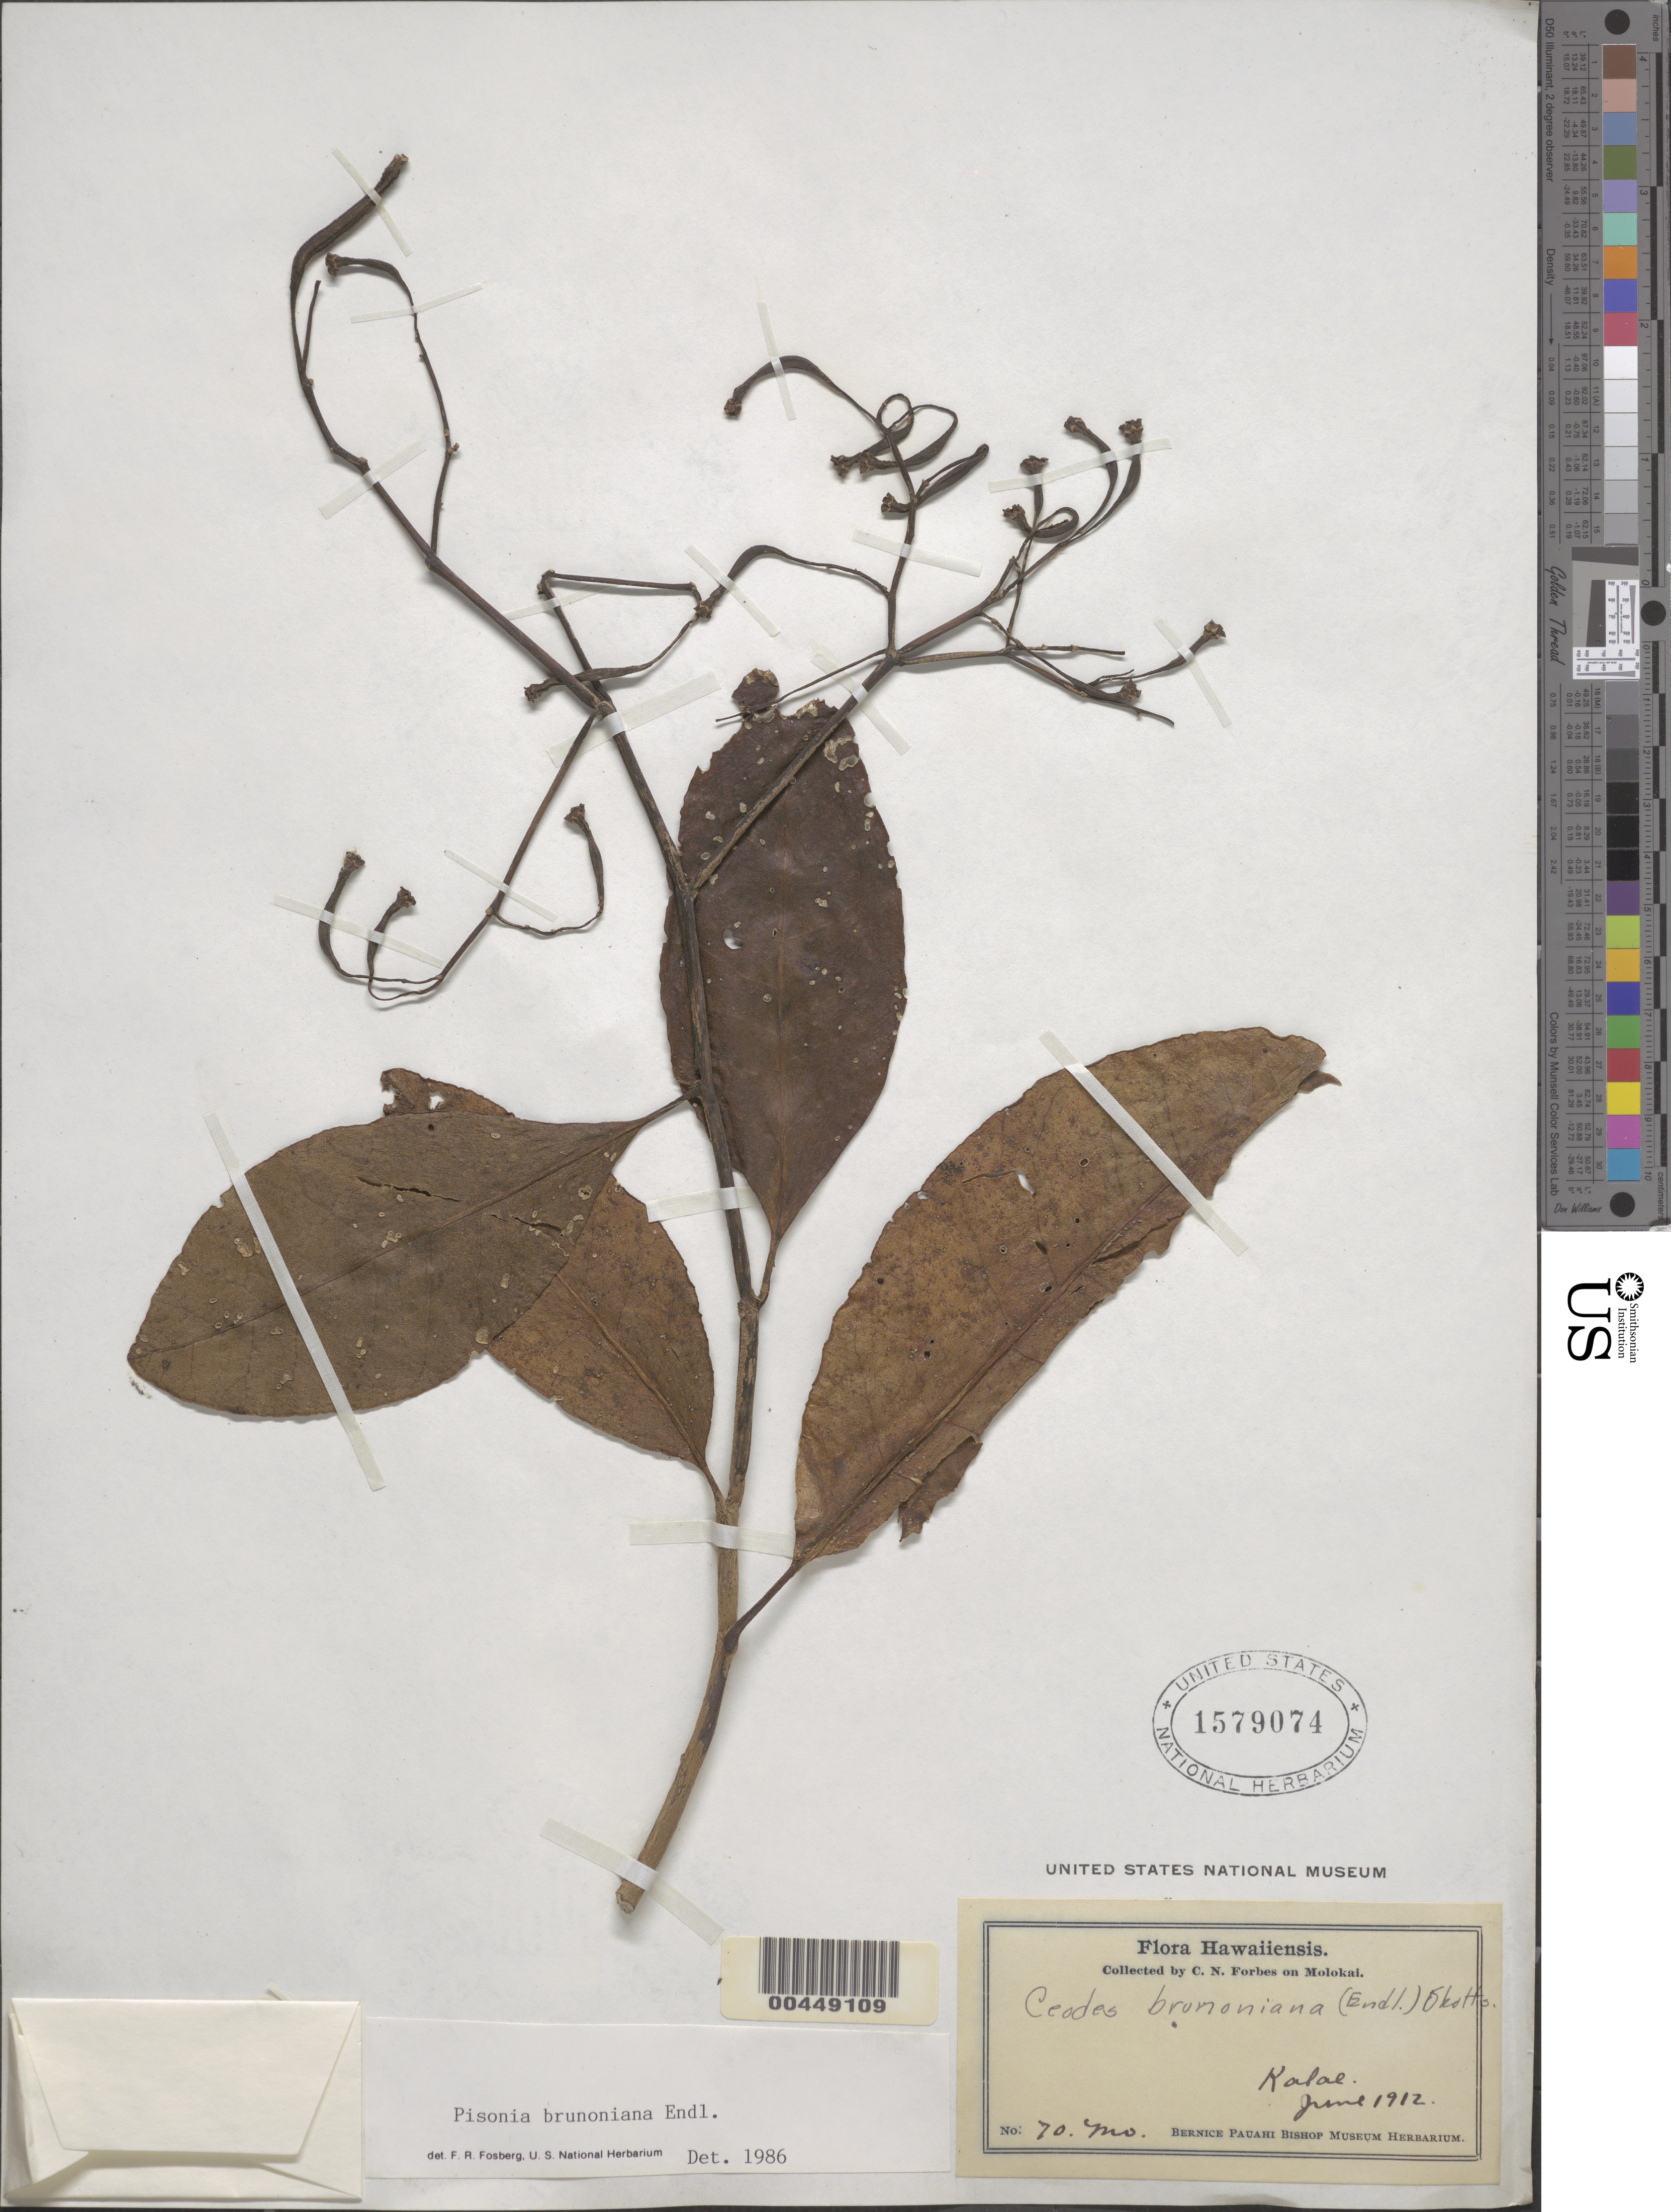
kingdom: Plantae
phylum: Tracheophyta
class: Magnoliopsida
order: Caryophyllales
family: Nyctaginaceae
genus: Ceodes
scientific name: Ceodes brunoniana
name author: (Endl.) Skottsb.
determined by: Wagner, W. L., (BOT), Smithsonian Institution - National Museum of Natural History (UNITED STATES)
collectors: C. N. Forbes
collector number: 70.Mo.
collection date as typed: Jun 1912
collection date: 1912-06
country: United States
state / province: Hawaii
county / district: Maui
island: Moloka'i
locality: Kalae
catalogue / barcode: US 1579074